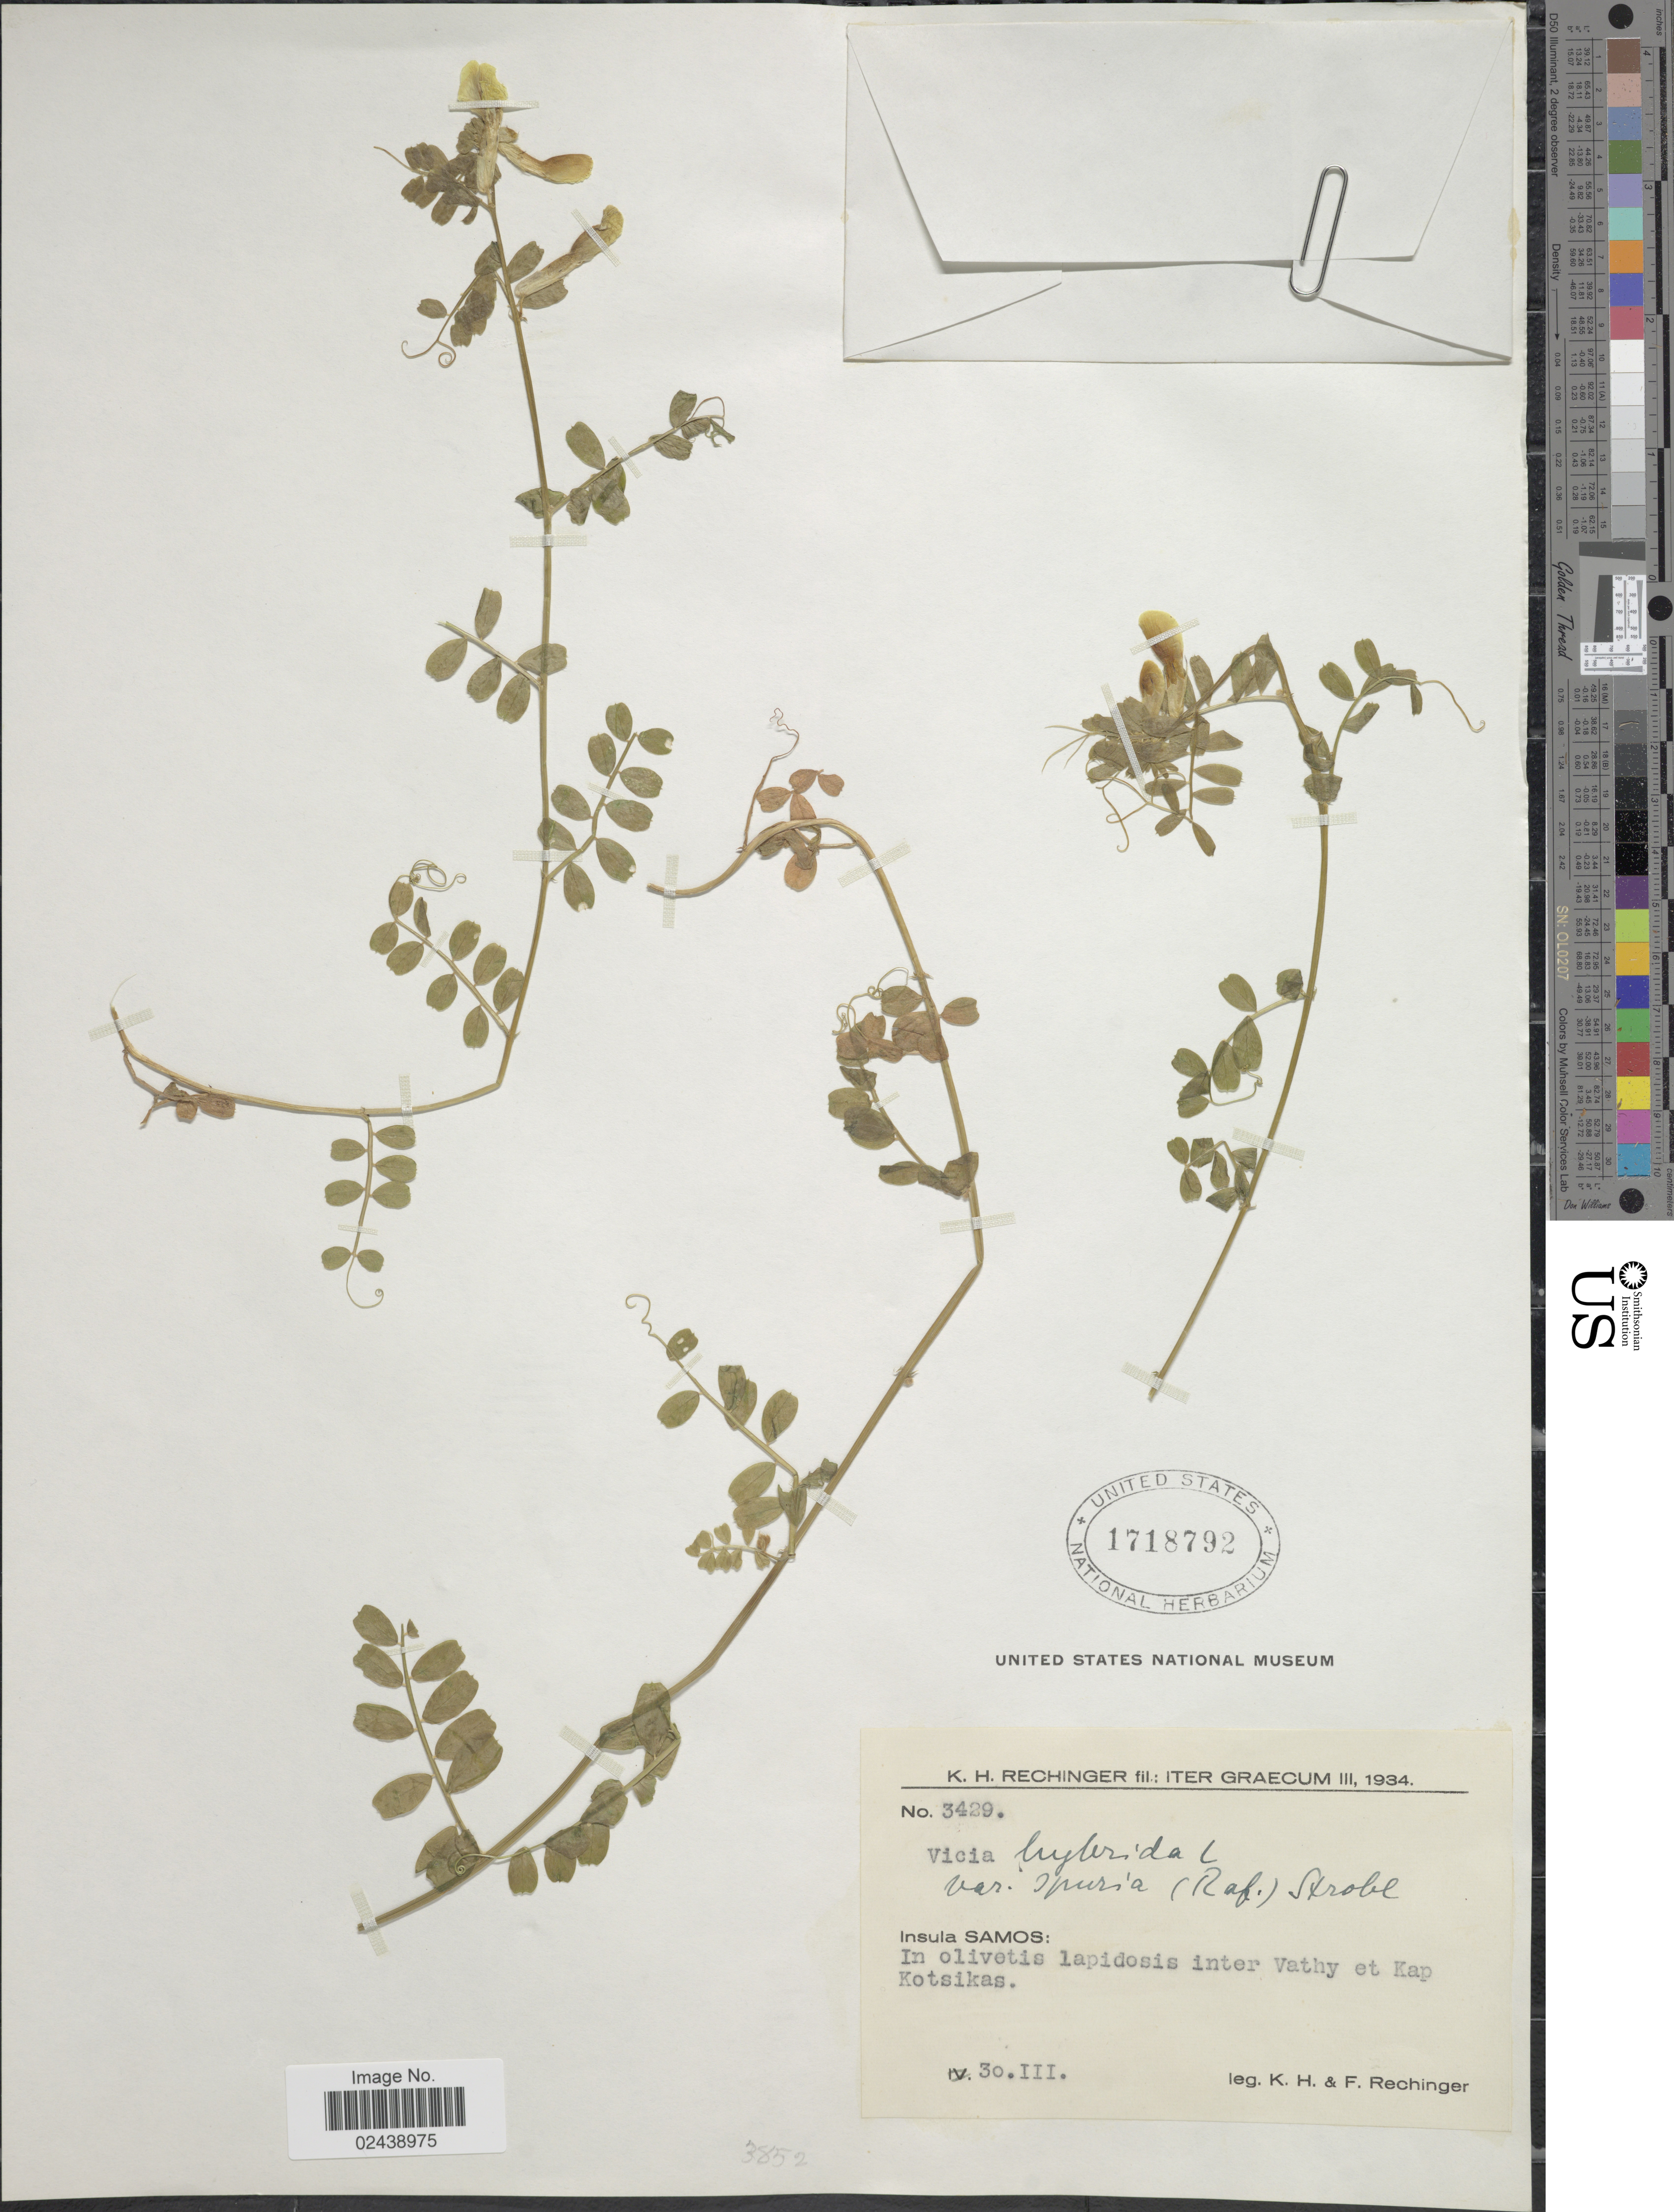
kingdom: Plantae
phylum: Tracheophyta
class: Magnoliopsida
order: Fabales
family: Fabaceae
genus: Vicia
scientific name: Vicia hybrida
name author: L.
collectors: K. H. Rechinger & F. Rechinger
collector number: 3429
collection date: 1934-03-30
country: Greece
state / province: North Aegean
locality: In olivetis lapidosis inter Vathy et Kap Kotsikas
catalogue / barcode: US 1718792